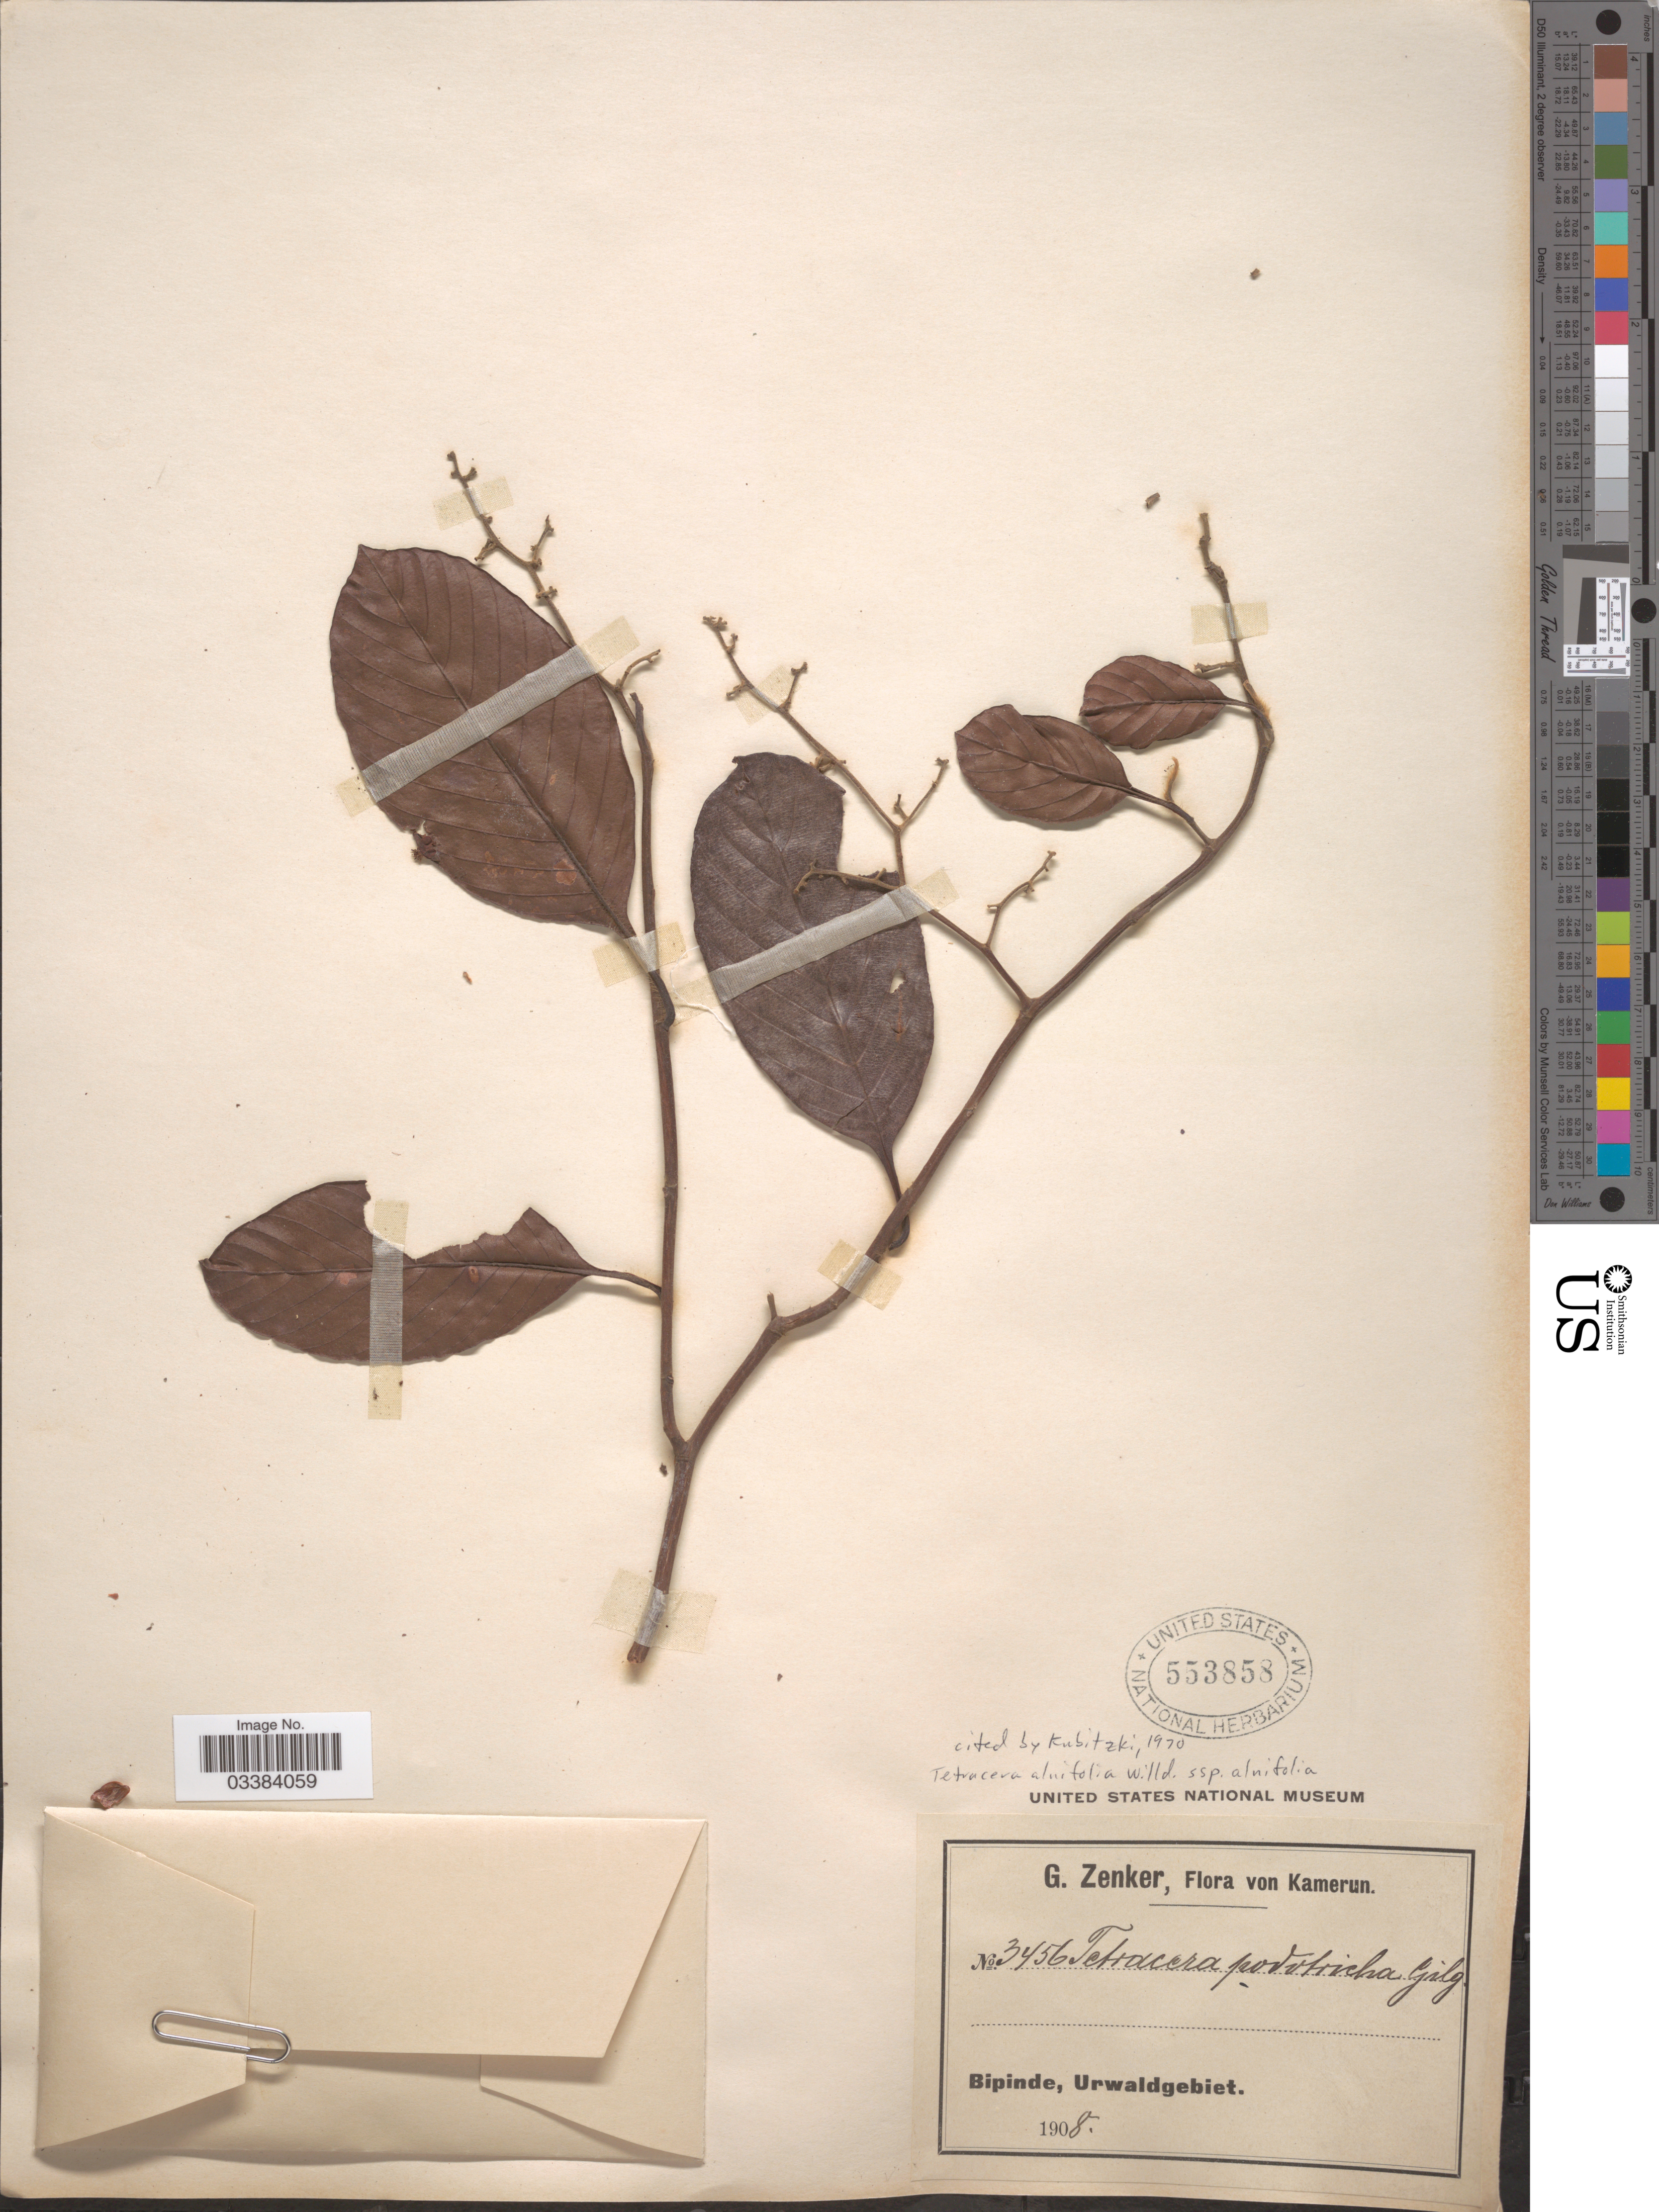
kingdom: Plantae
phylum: Tracheophyta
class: Magnoliopsida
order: Dilleniales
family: Dilleniaceae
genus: Tetracera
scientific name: Tetracera alnifolia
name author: Willd.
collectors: G. A. Zenker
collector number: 3456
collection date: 1908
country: Cameroon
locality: Kamerun. Bipinde, Urwaldgebiet.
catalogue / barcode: US 553858